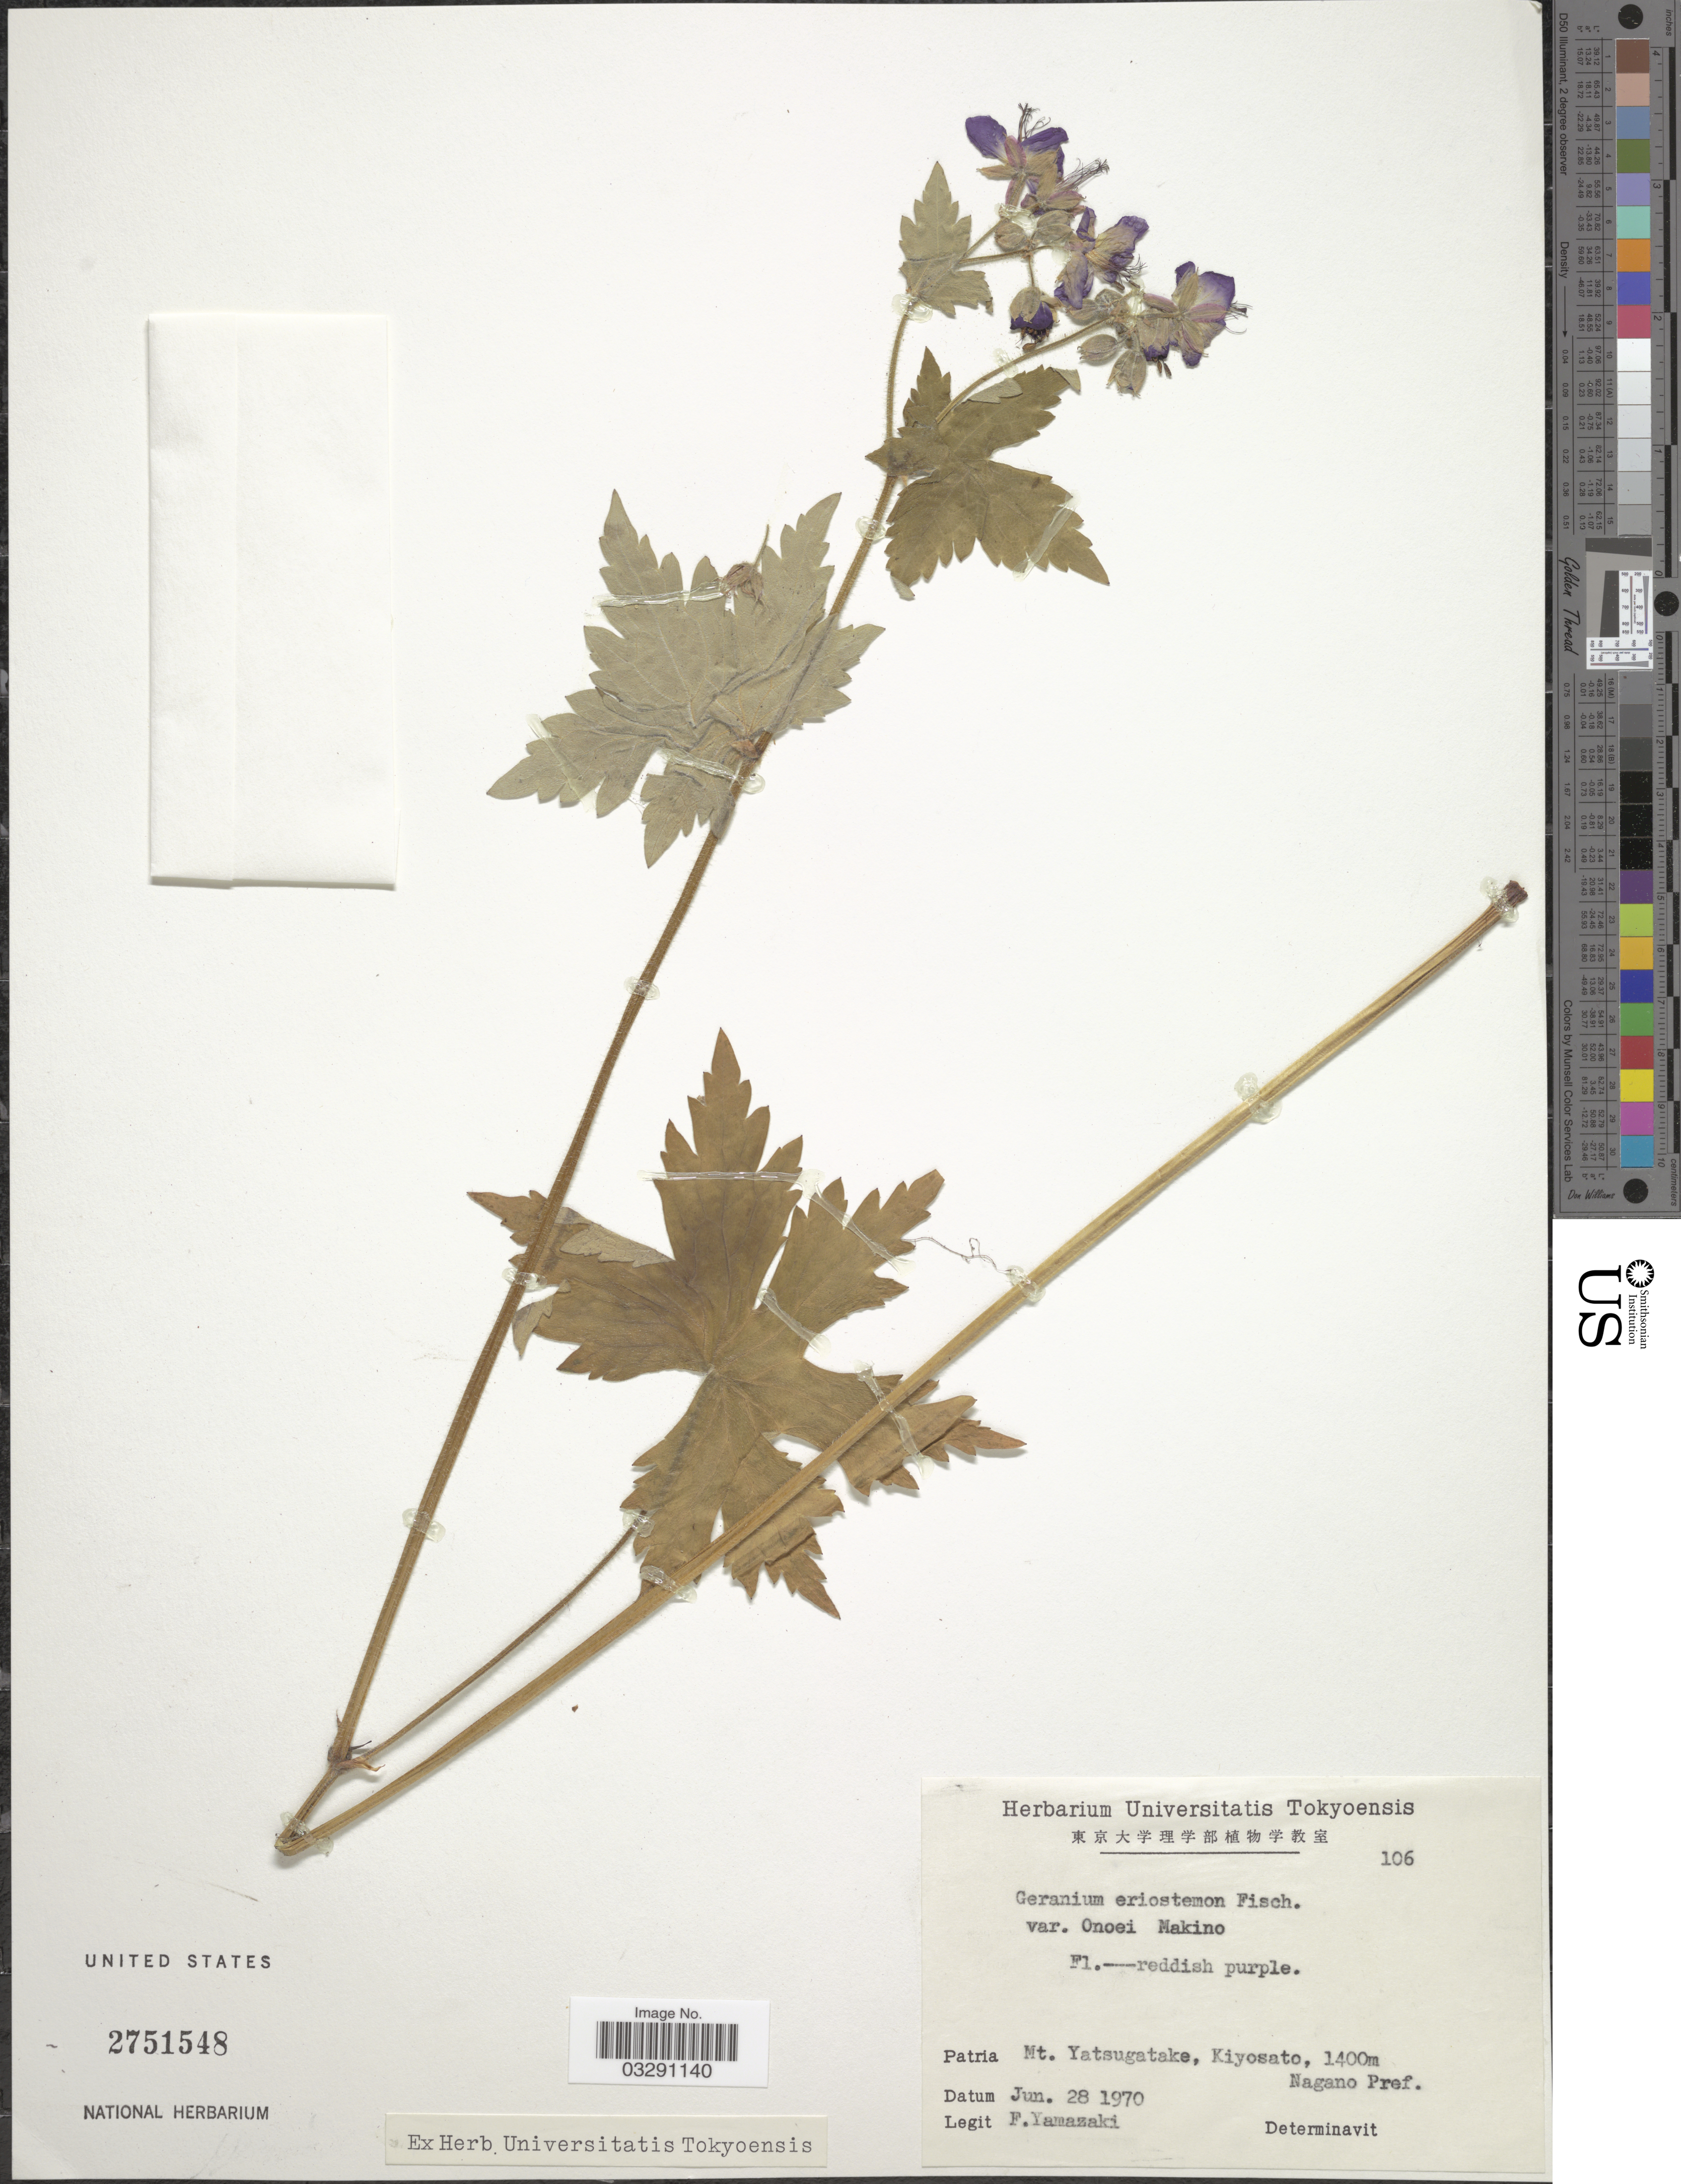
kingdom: Plantae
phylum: Tracheophyta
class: Magnoliopsida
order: Geraniales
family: Geraniaceae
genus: Geranium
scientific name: Geranium eriostemon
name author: Fisch. ex DC.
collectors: F. Yamazaki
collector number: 106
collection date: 1970-06-28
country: Japan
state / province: Nagano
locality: Patria Mt. Yatsugatake, Kiyosato. Nagano Pref.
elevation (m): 1400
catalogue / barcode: US 2751548